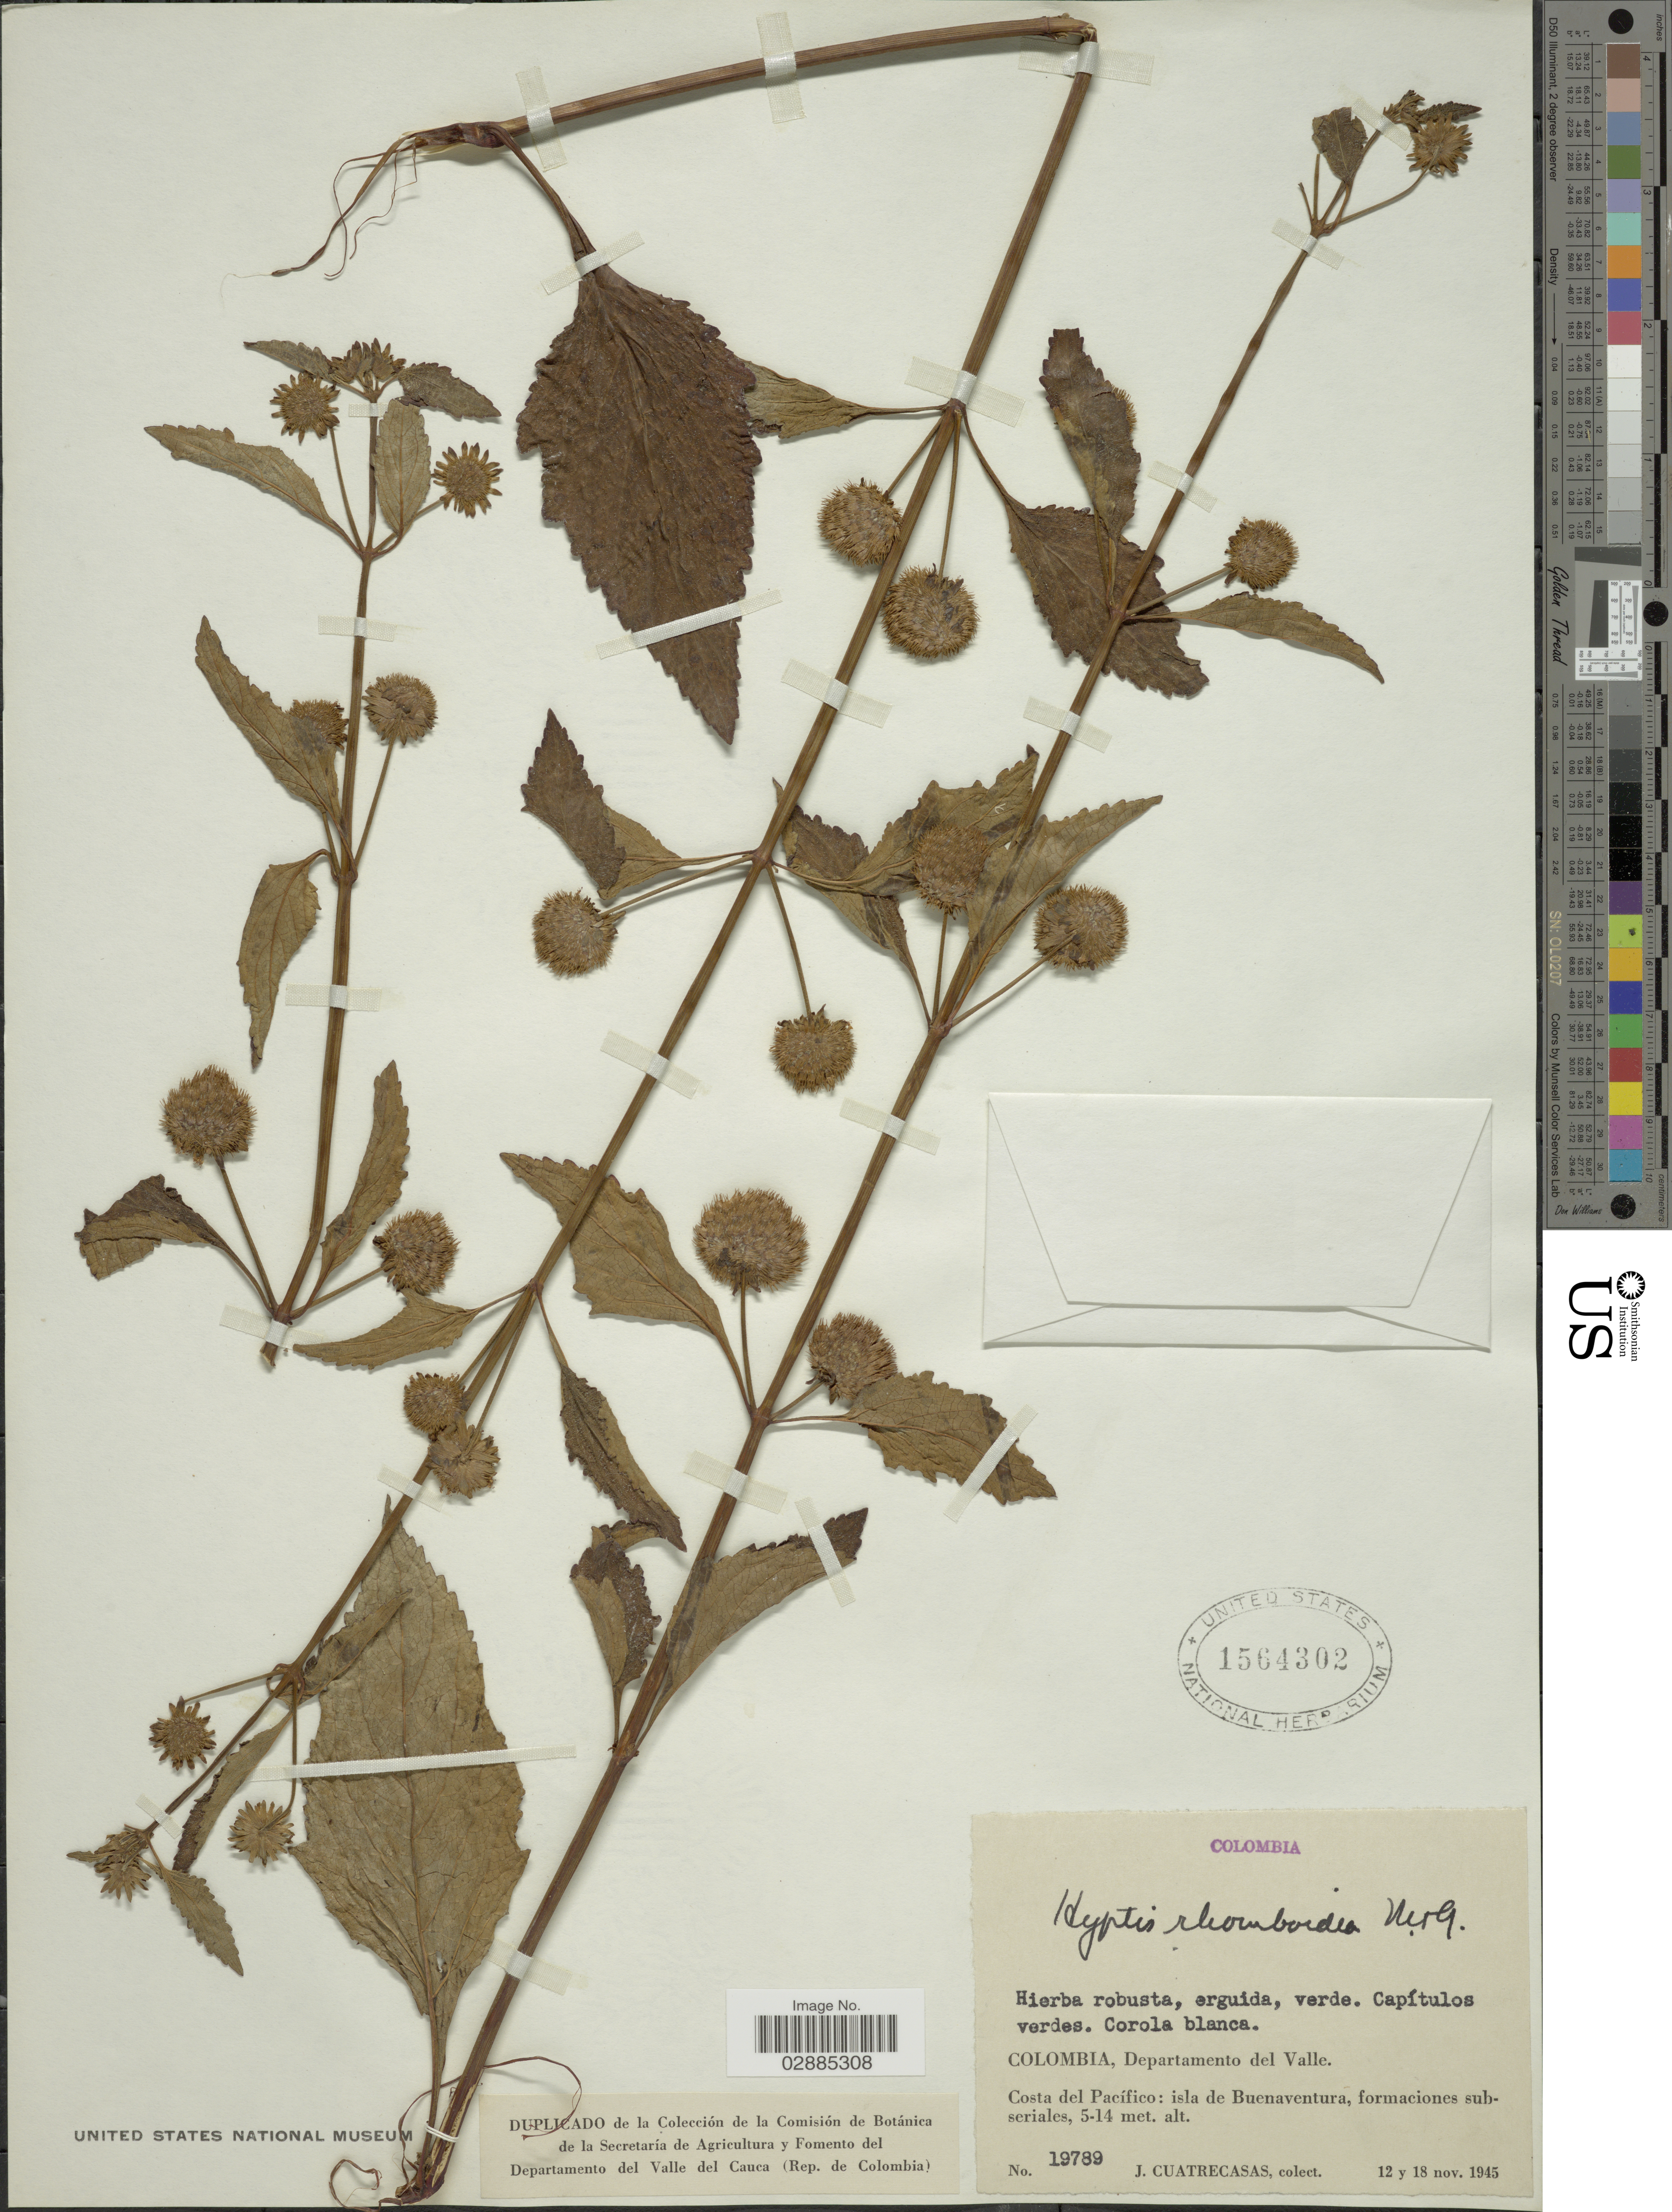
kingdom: Plantae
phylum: Tracheophyta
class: Magnoliopsida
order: Lamiales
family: Lamiaceae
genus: Hyptis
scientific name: Hyptis capitata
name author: Jacq.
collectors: J. Cuatrecasas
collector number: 19789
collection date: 1945-11-12/1945-11-18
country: Colombia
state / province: Valle del Cauca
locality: Departamento del Valle. Costa del Pacífico: isla de Buenaventura.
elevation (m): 5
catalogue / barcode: US 1564302